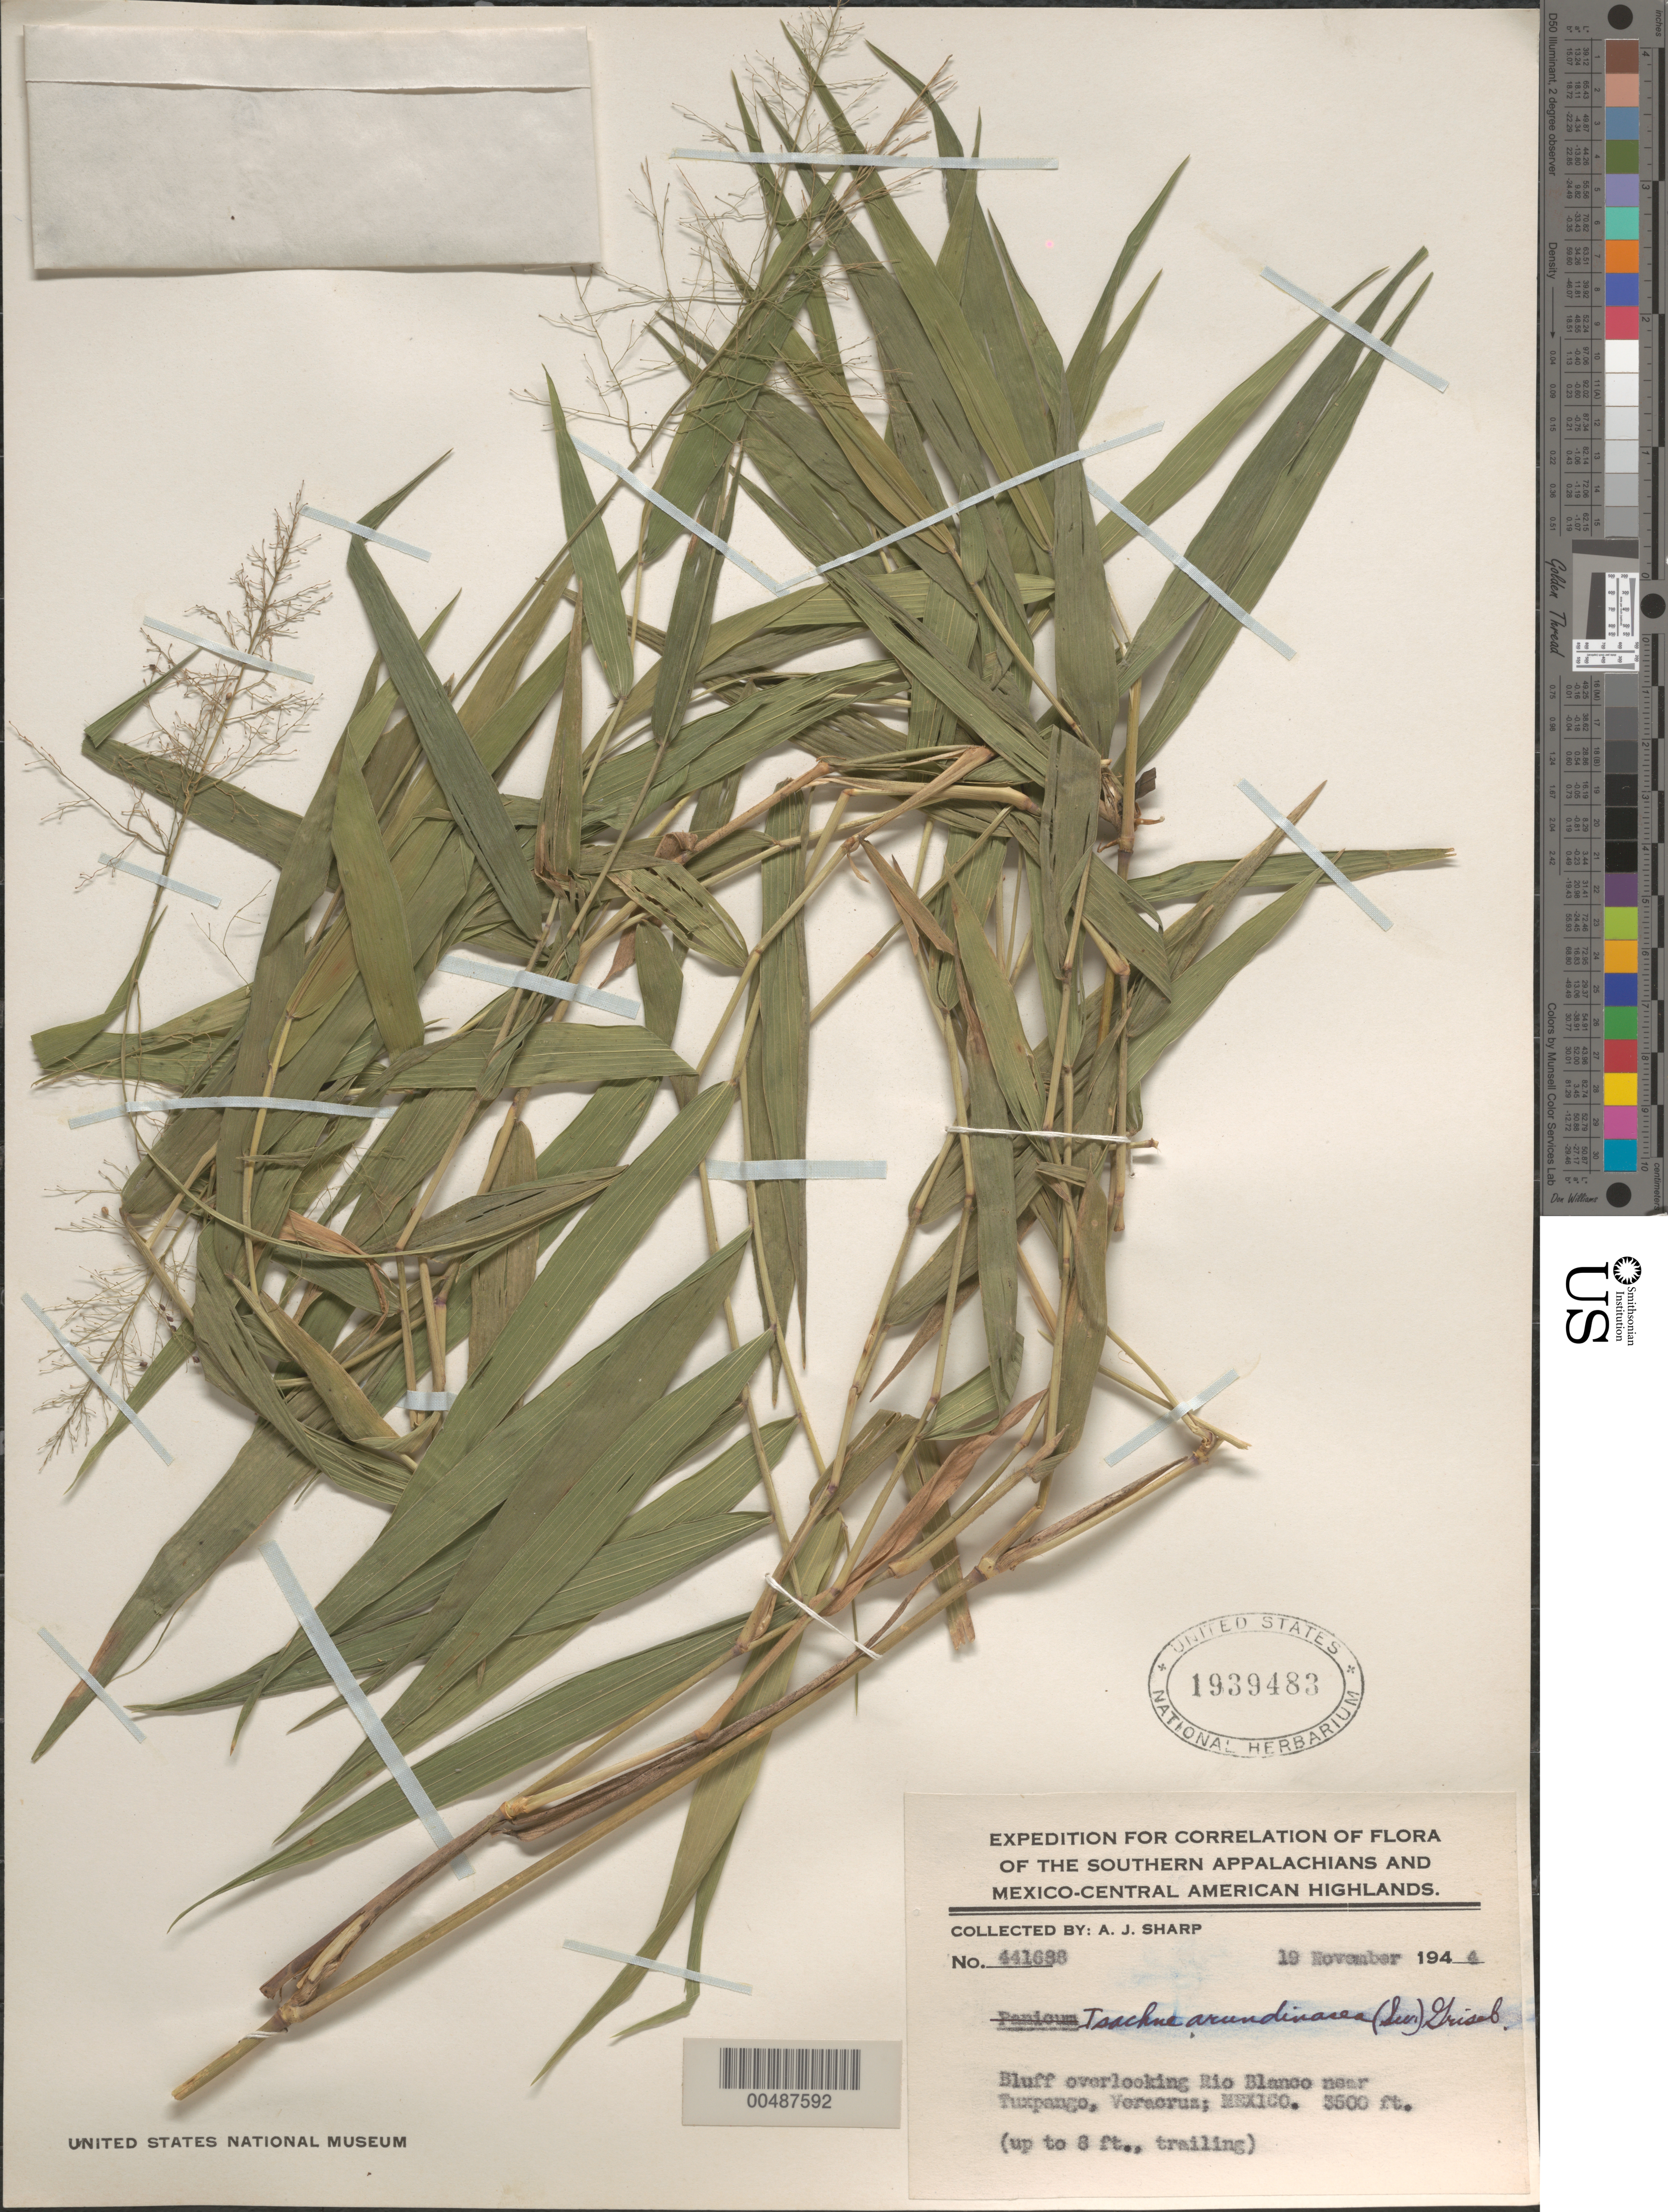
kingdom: Plantae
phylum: Tracheophyta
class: Liliopsida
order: Poales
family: Poaceae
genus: Isachne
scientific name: Isachne arundinacea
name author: (Sw.) Griseb.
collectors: A. J. Sharp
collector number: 441698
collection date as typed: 18 Nov 1944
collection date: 1944-11-18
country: Mexico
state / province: Veracruz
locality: Rio Blanco near Tuxpango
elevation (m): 1067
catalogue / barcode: US 1939483